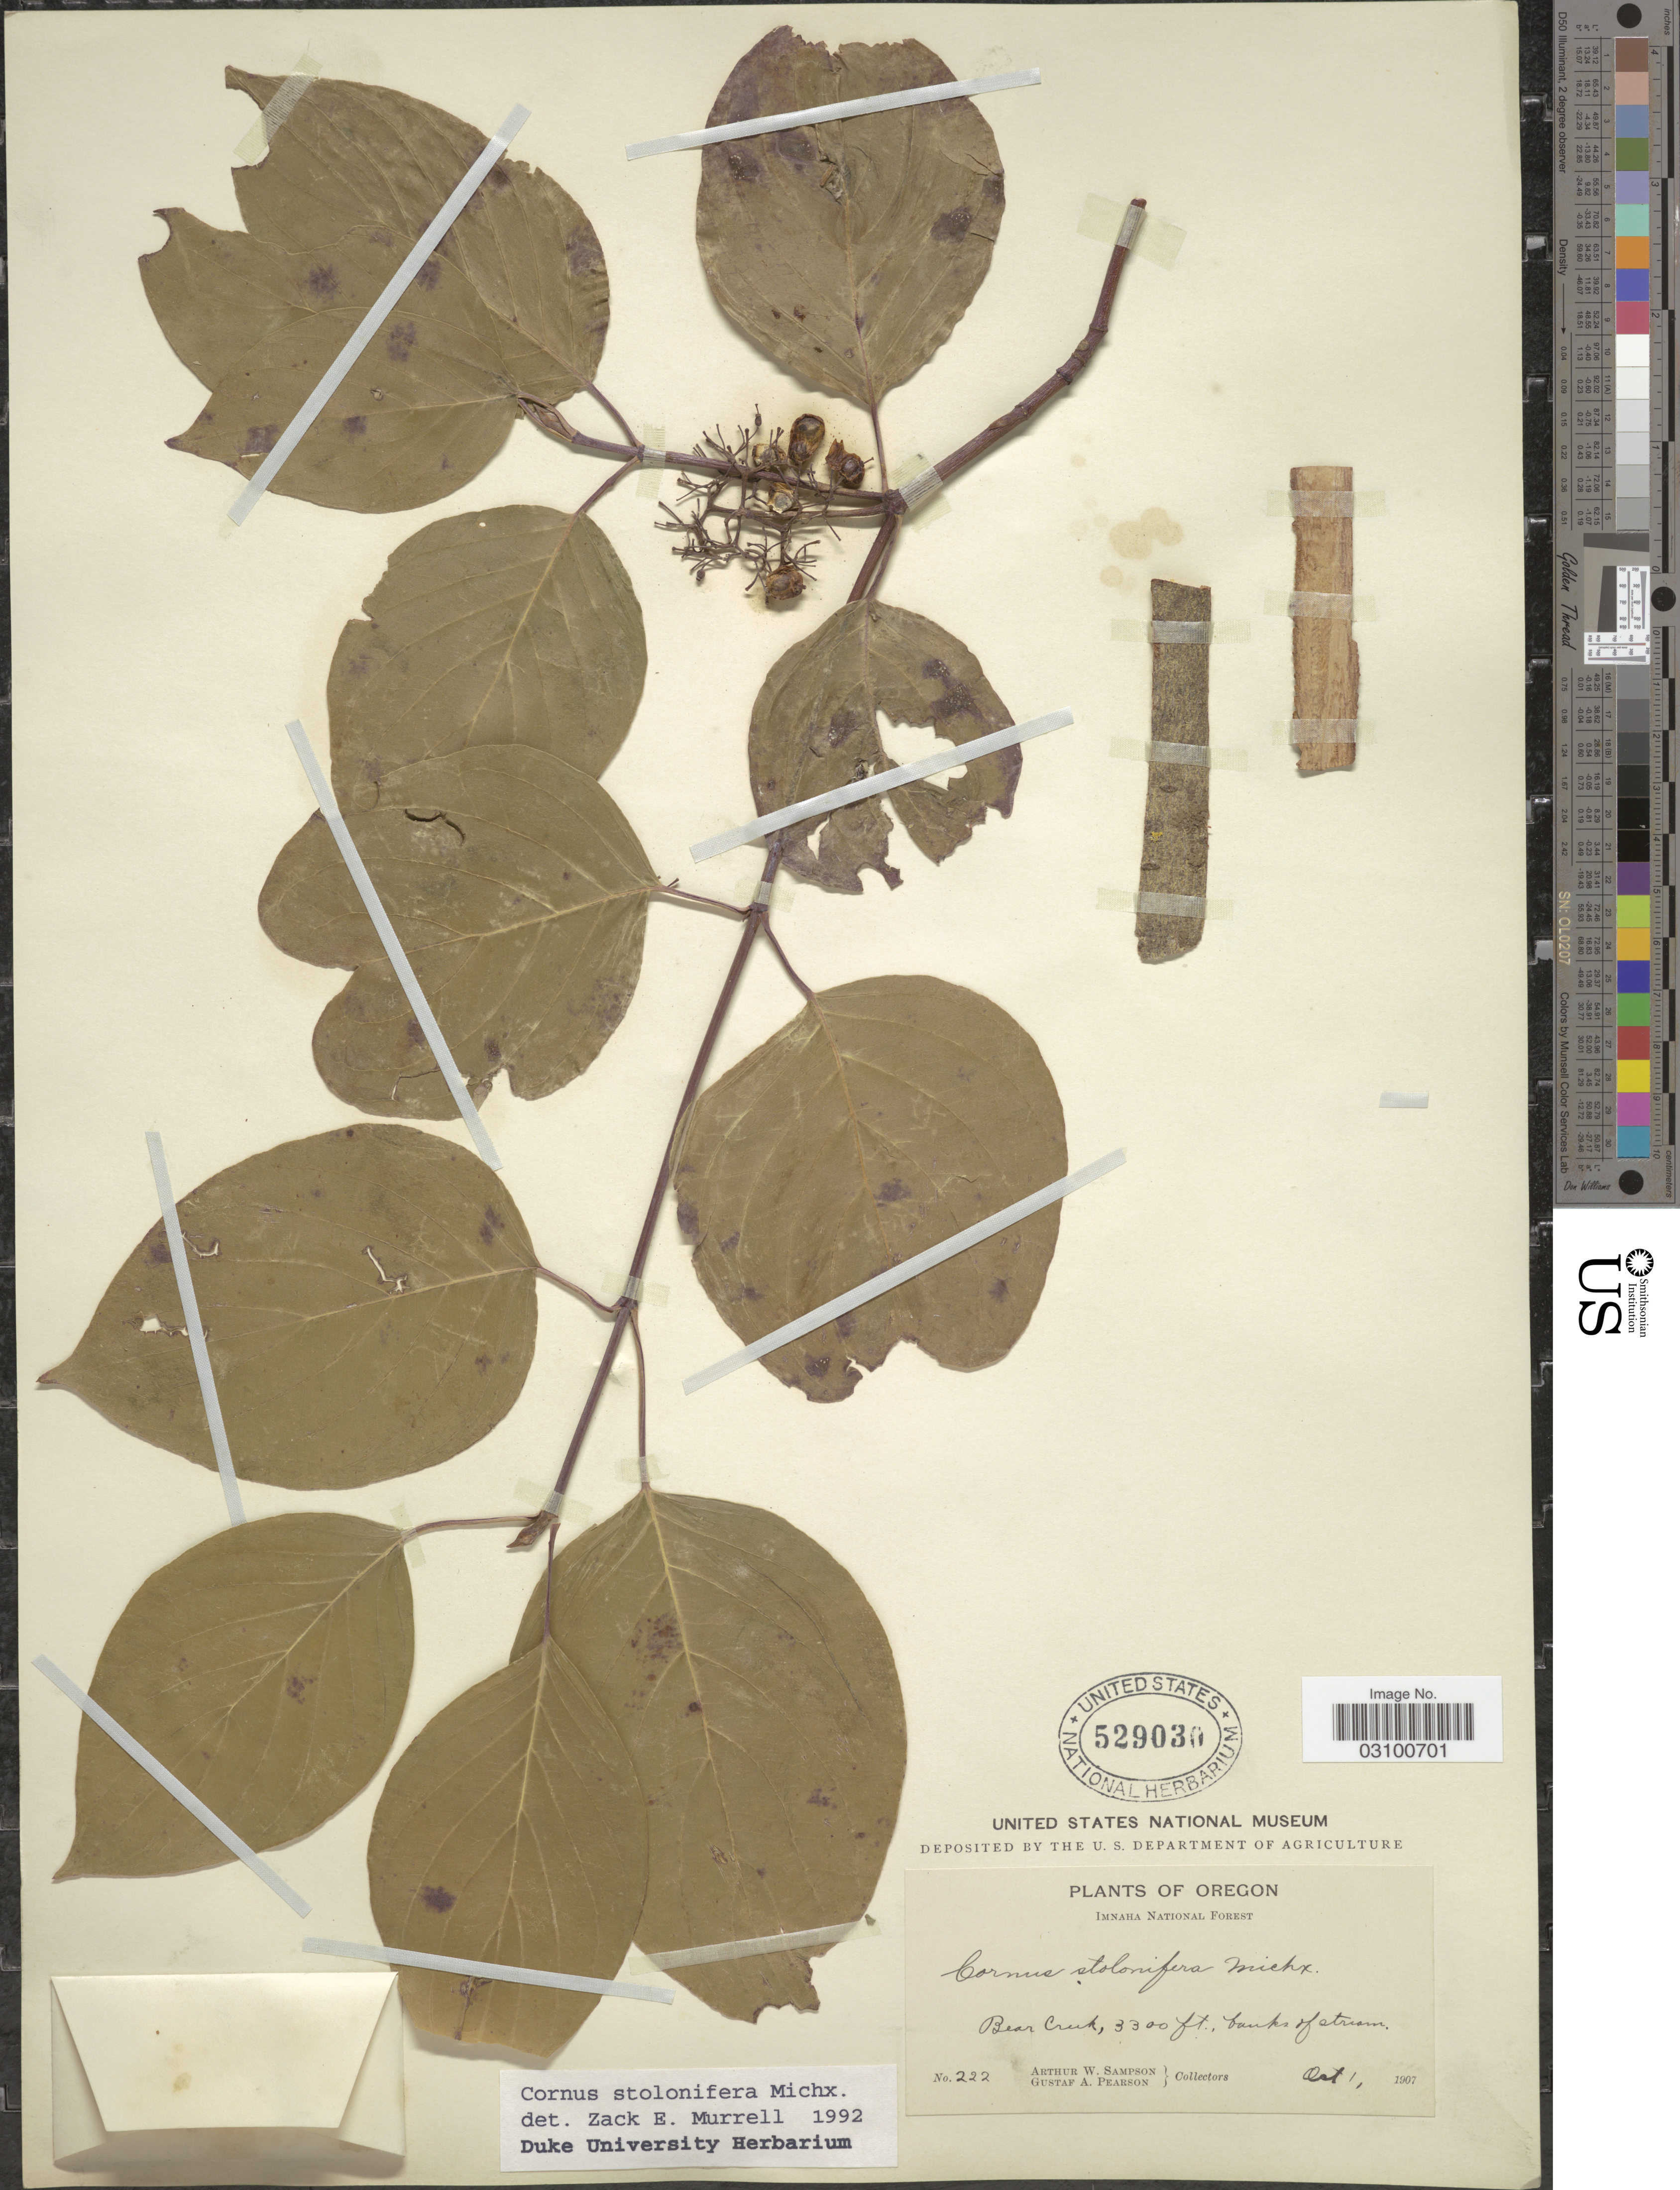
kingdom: Plantae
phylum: Tracheophyta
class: Magnoliopsida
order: Cornales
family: Cornaceae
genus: Cornus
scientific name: Cornus sericea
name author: L.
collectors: A. Sampson & G. Pearson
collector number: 222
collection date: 1907-10-01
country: United States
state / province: Oregon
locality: Imnaha National Forest. Bear Creek.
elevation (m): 1006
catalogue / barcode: US 529030